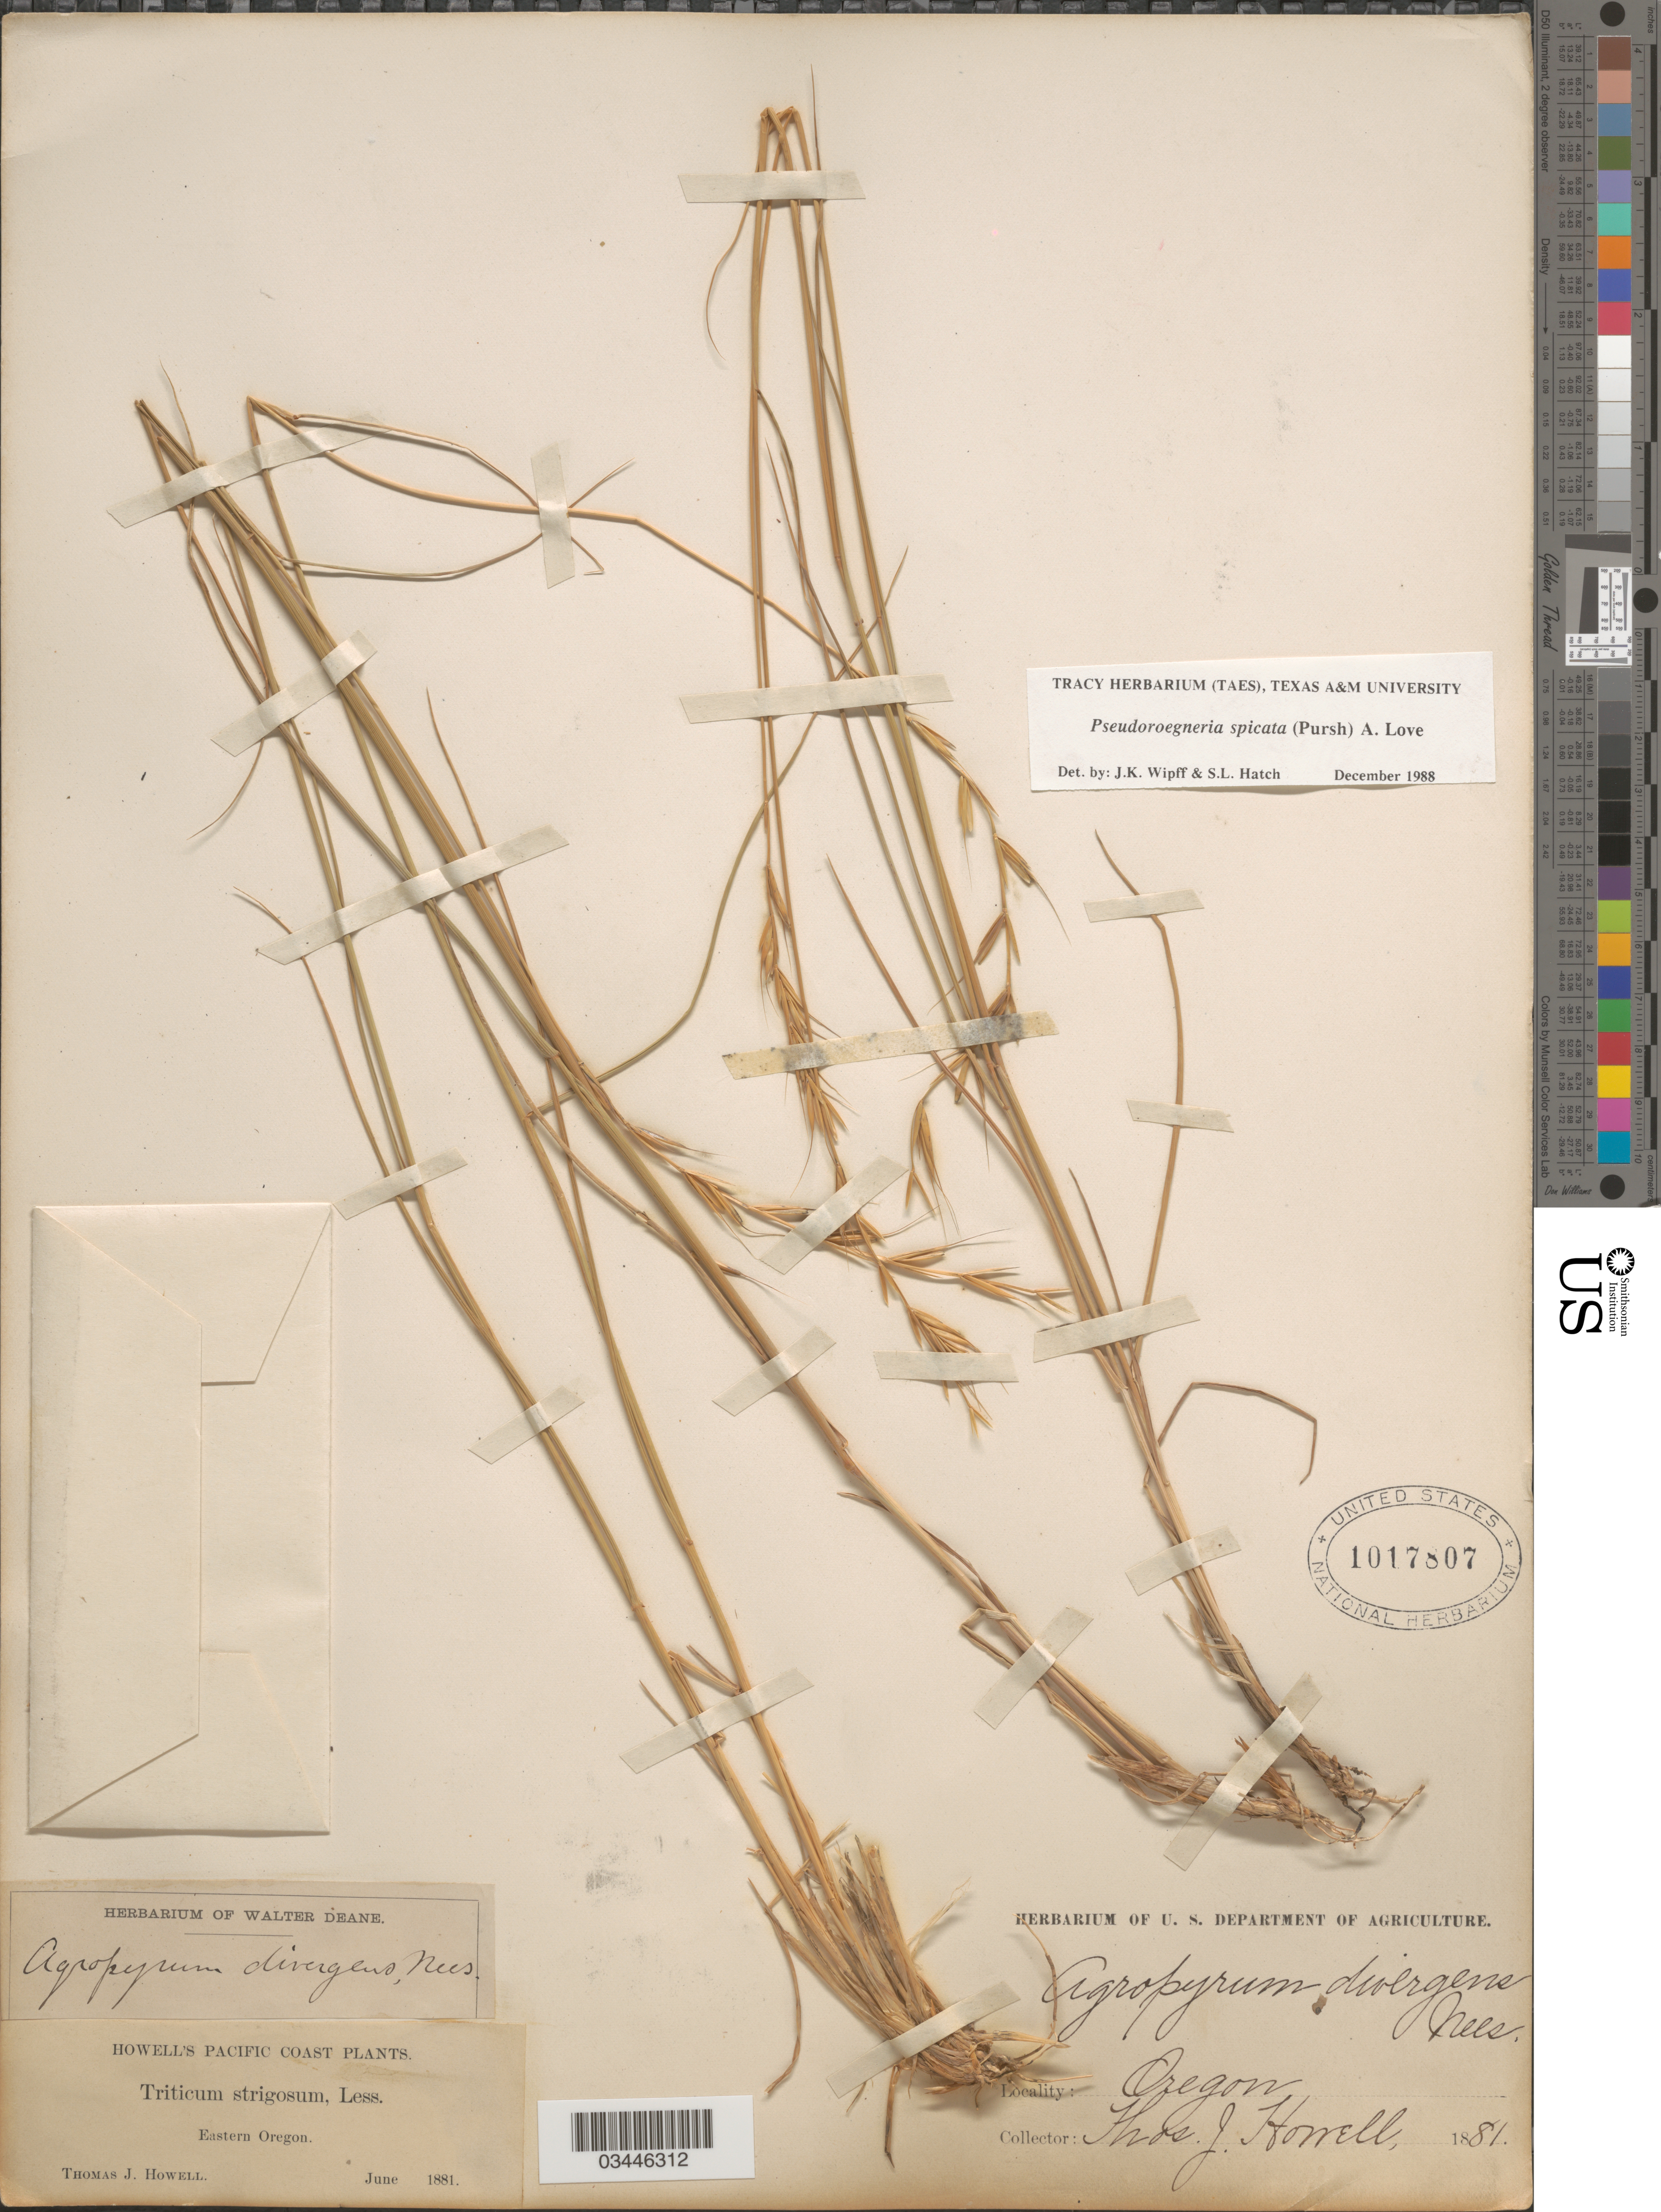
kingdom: Plantae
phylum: Tracheophyta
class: Liliopsida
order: Poales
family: Poaceae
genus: Pseudoroegneria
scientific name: Pseudoroegneria spicata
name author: (Pursh) Á. Löve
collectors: T. J. Howell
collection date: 1881-06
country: United States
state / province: Oregon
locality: Pacific Coast. Eastern Oregon.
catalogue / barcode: US 1017807